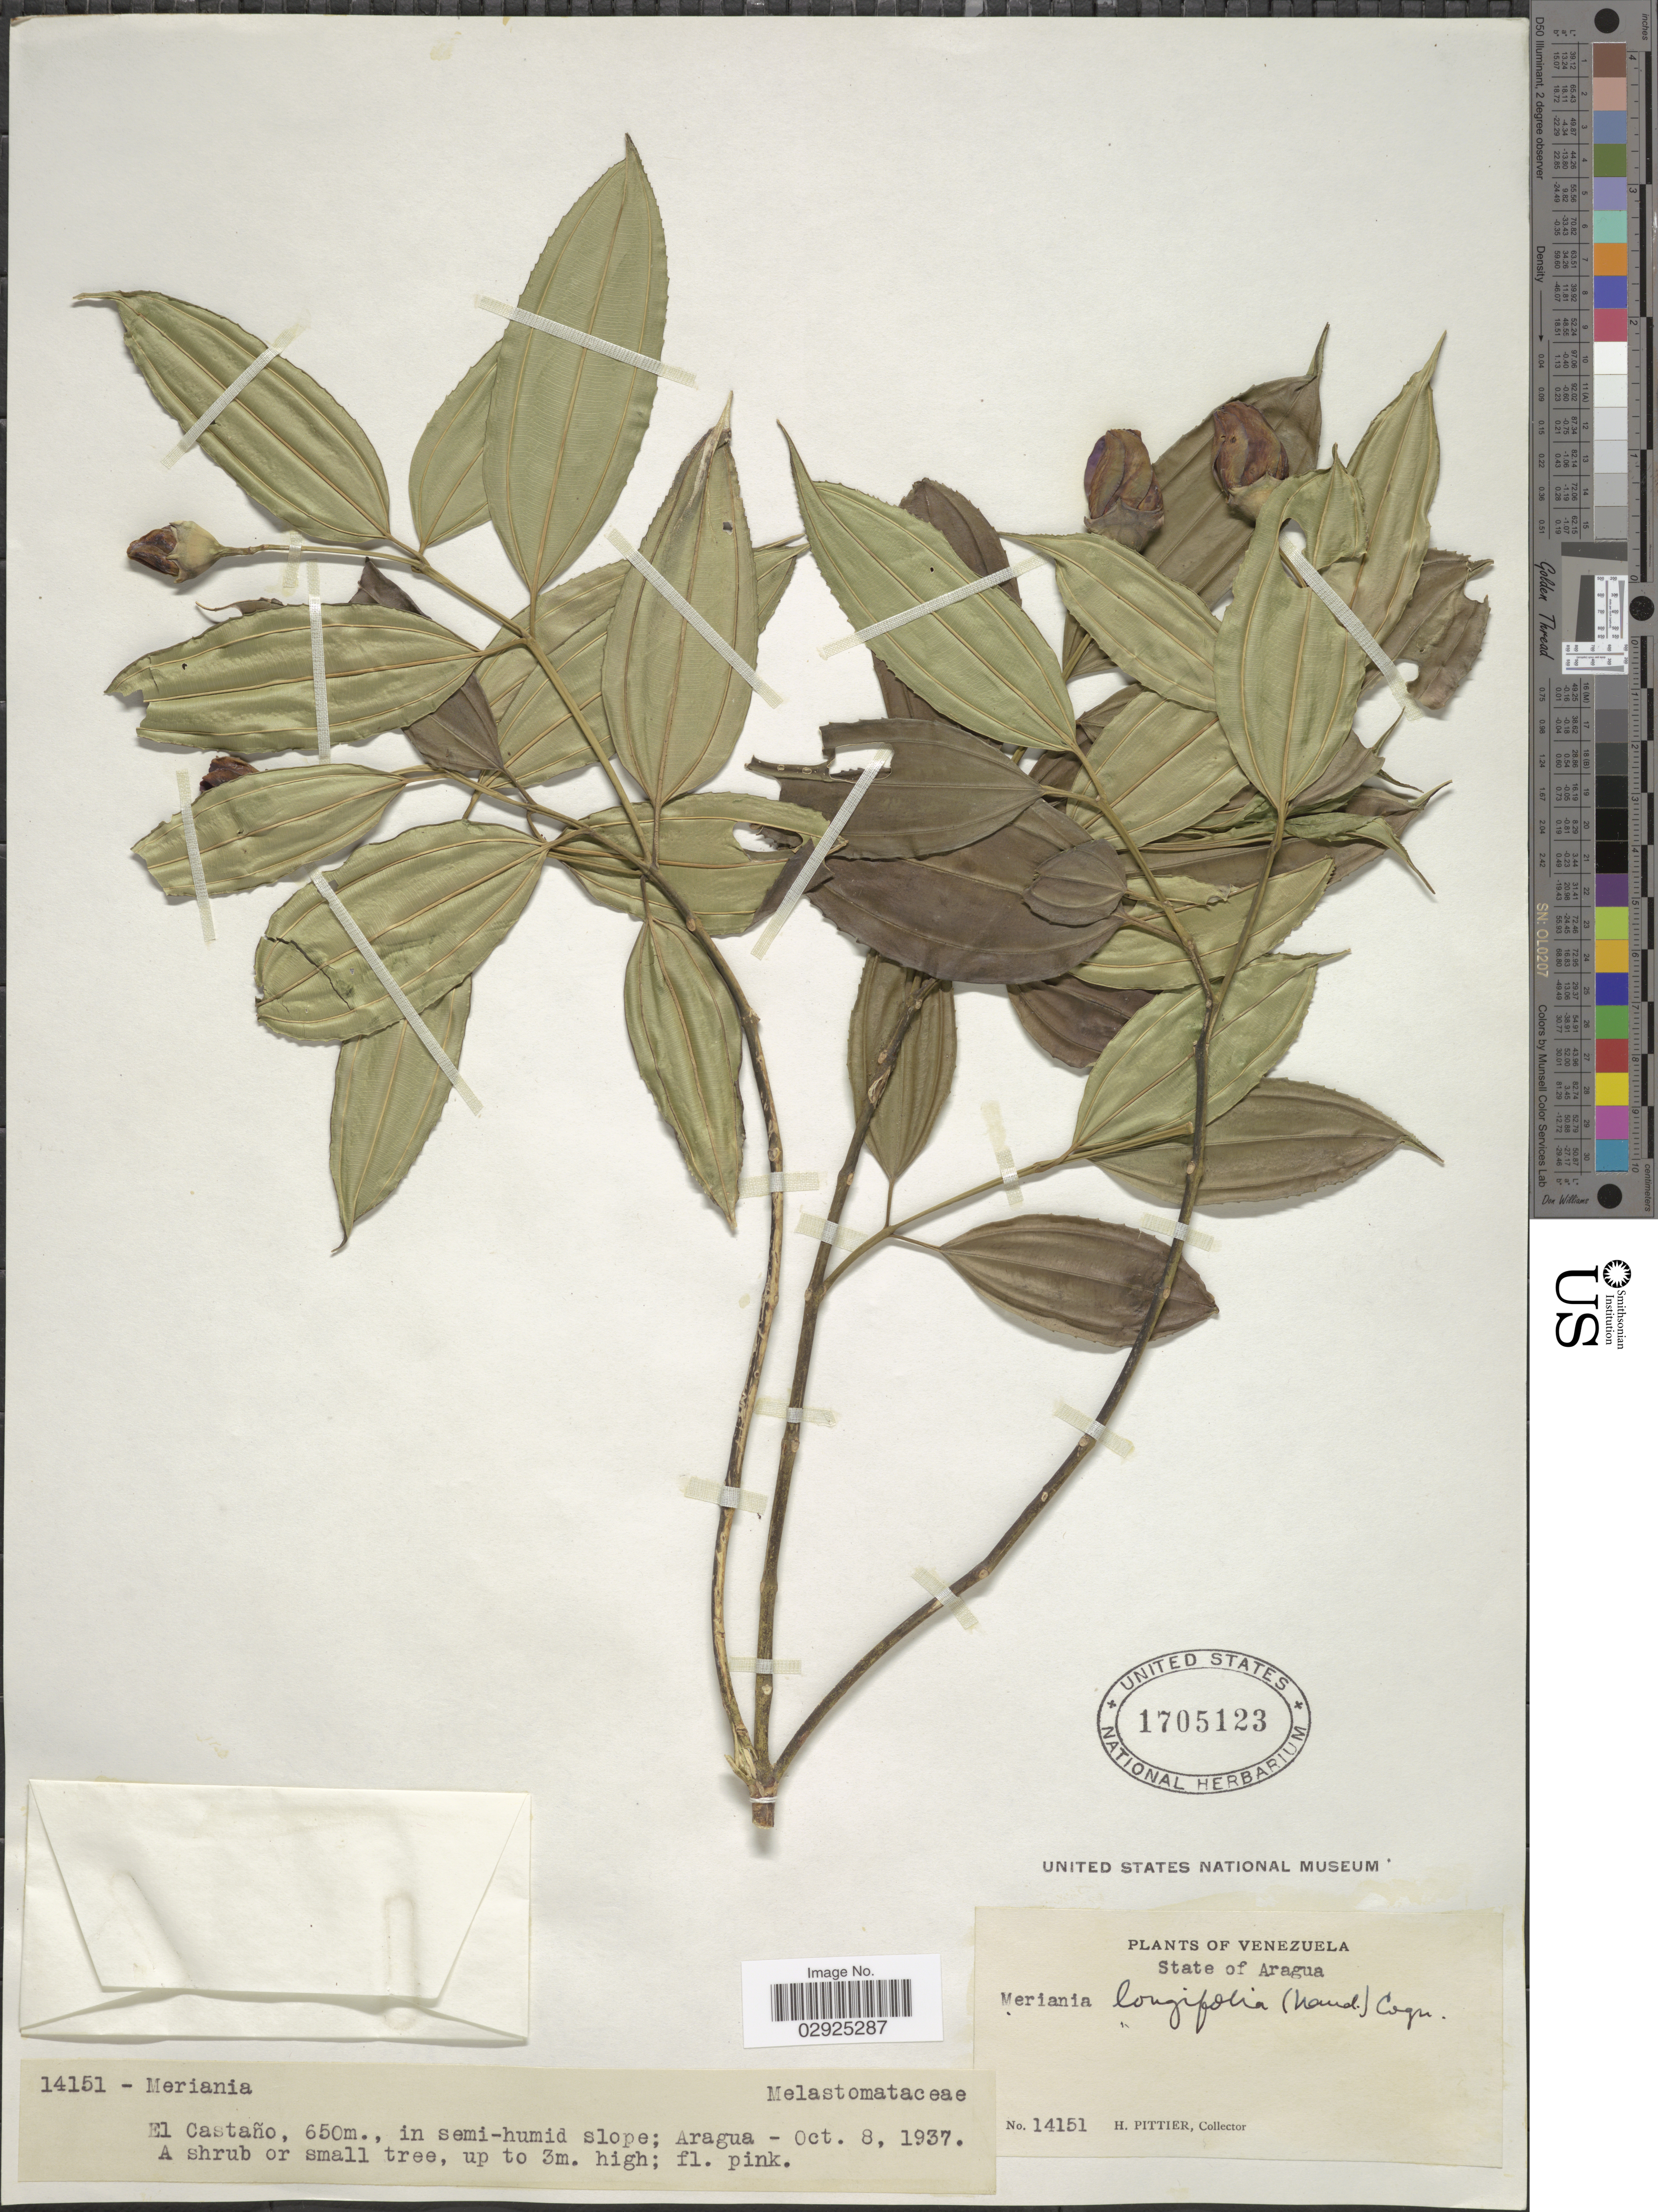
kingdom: Plantae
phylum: Tracheophyta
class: Magnoliopsida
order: Myrtales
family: Melastomataceae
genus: Meriania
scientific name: Meriania longifolia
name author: (Naudin) Cogn.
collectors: H. F. Pittier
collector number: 14151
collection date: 1937-10-08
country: Venezuela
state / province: Aragua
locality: State of Aragua, El Castaño, in semi-humid slope.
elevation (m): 650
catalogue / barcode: US 1705123